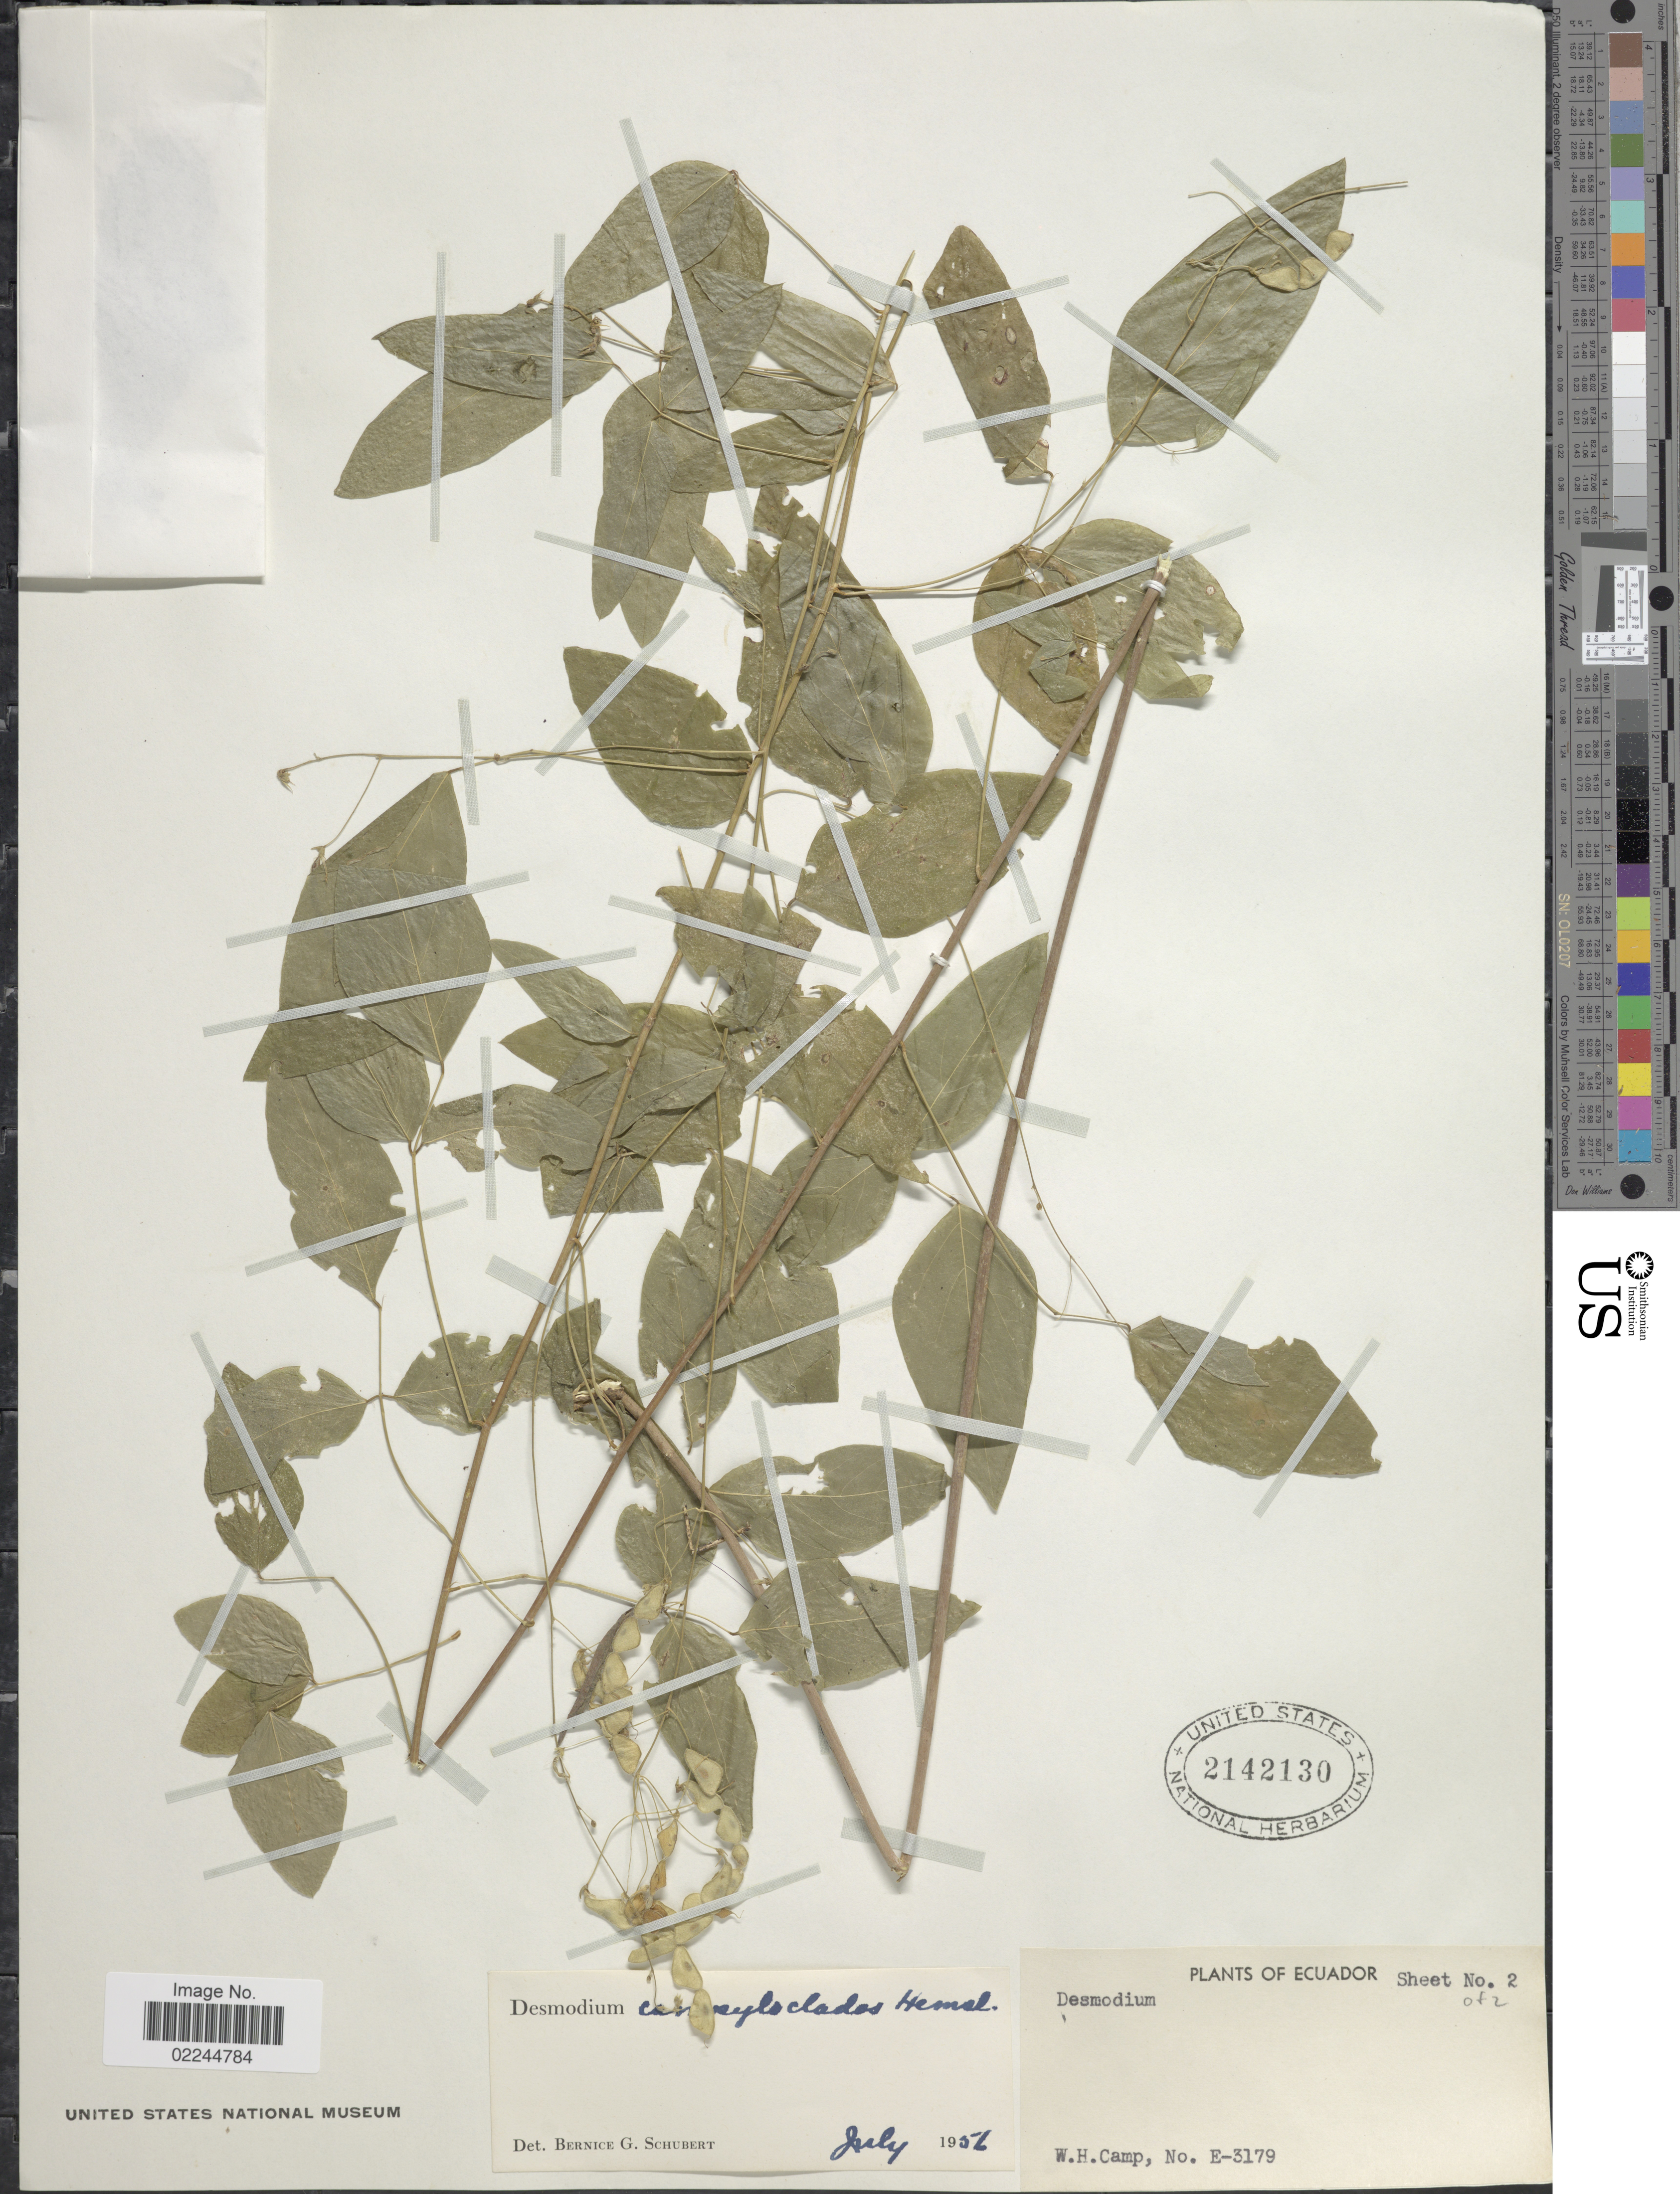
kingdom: Plantae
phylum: Tracheophyta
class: Magnoliopsida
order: Fabales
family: Fabaceae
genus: Desmodium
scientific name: Desmodium campyloclados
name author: Hemsl.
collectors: W. H. Camp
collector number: E-3179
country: Ecuador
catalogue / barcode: US 2142130